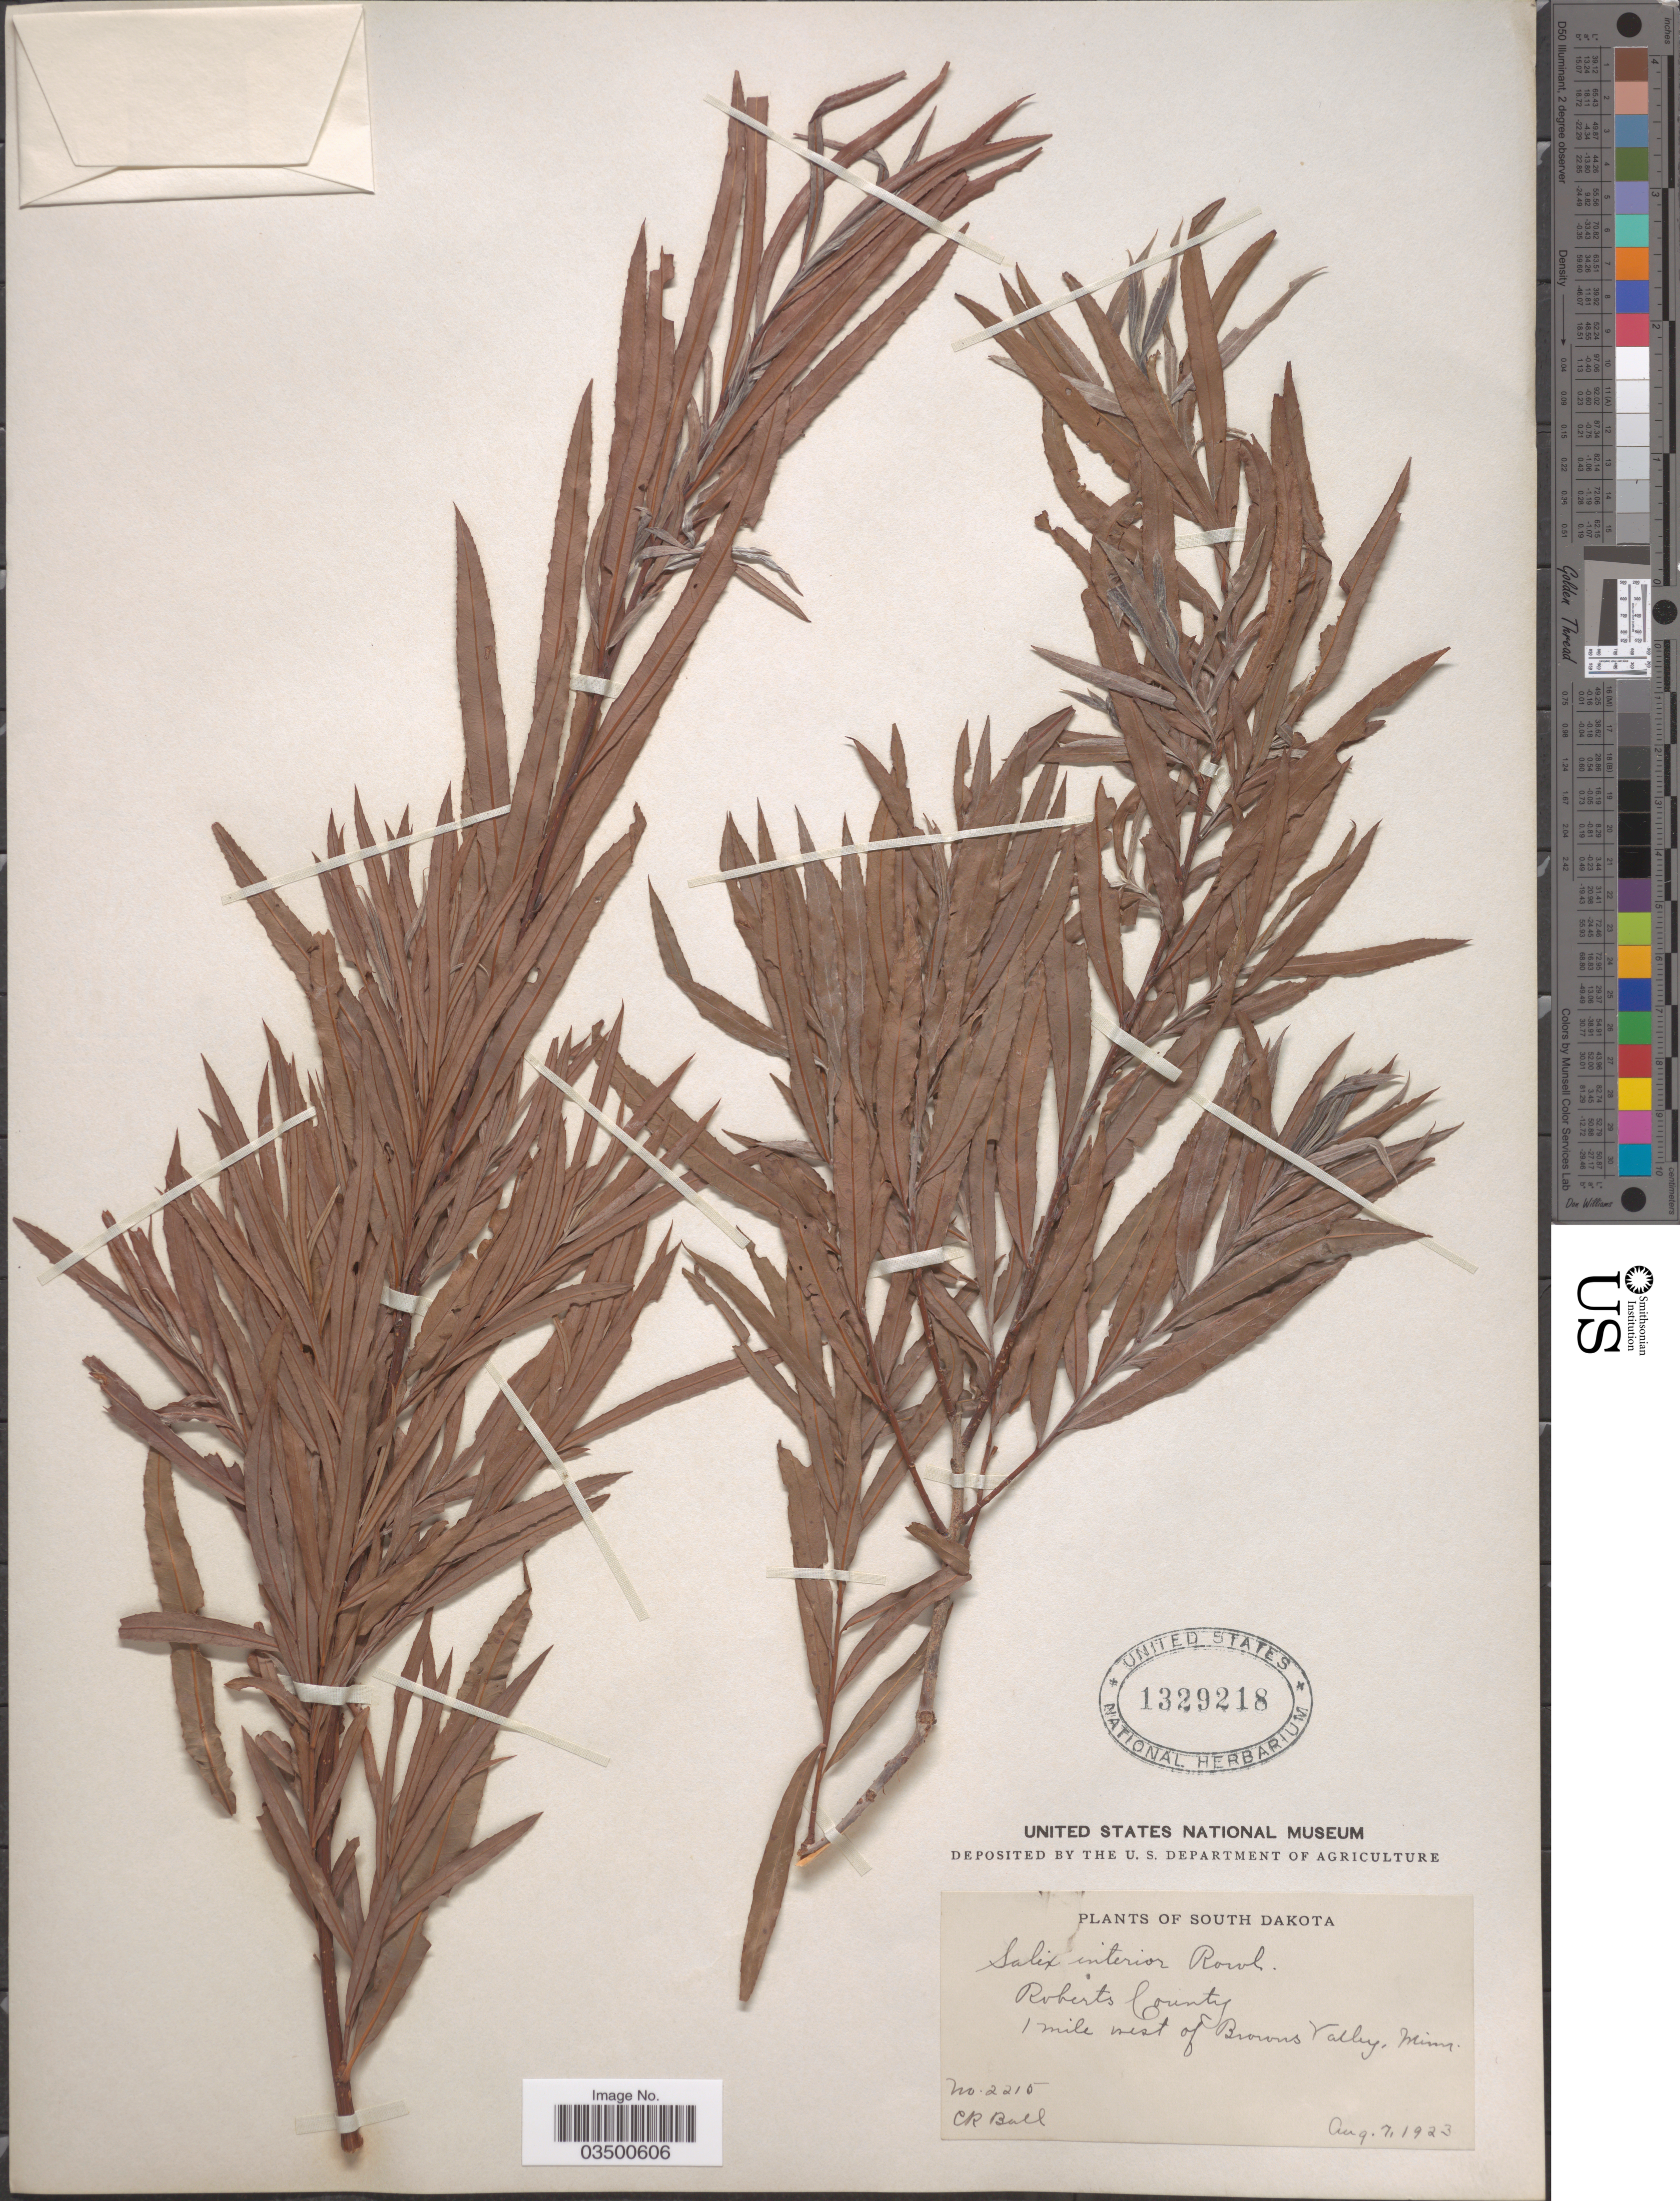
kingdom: Plantae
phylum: Tracheophyta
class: Magnoliopsida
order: Malpighiales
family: Salicaceae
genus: Salix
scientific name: Salix interior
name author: Rowlee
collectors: C. R. Ball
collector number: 2215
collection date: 1923-08-07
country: United States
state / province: South Dakota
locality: Roberts County. 1 mile west of Browns Valley, Minn.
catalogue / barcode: US 1329218